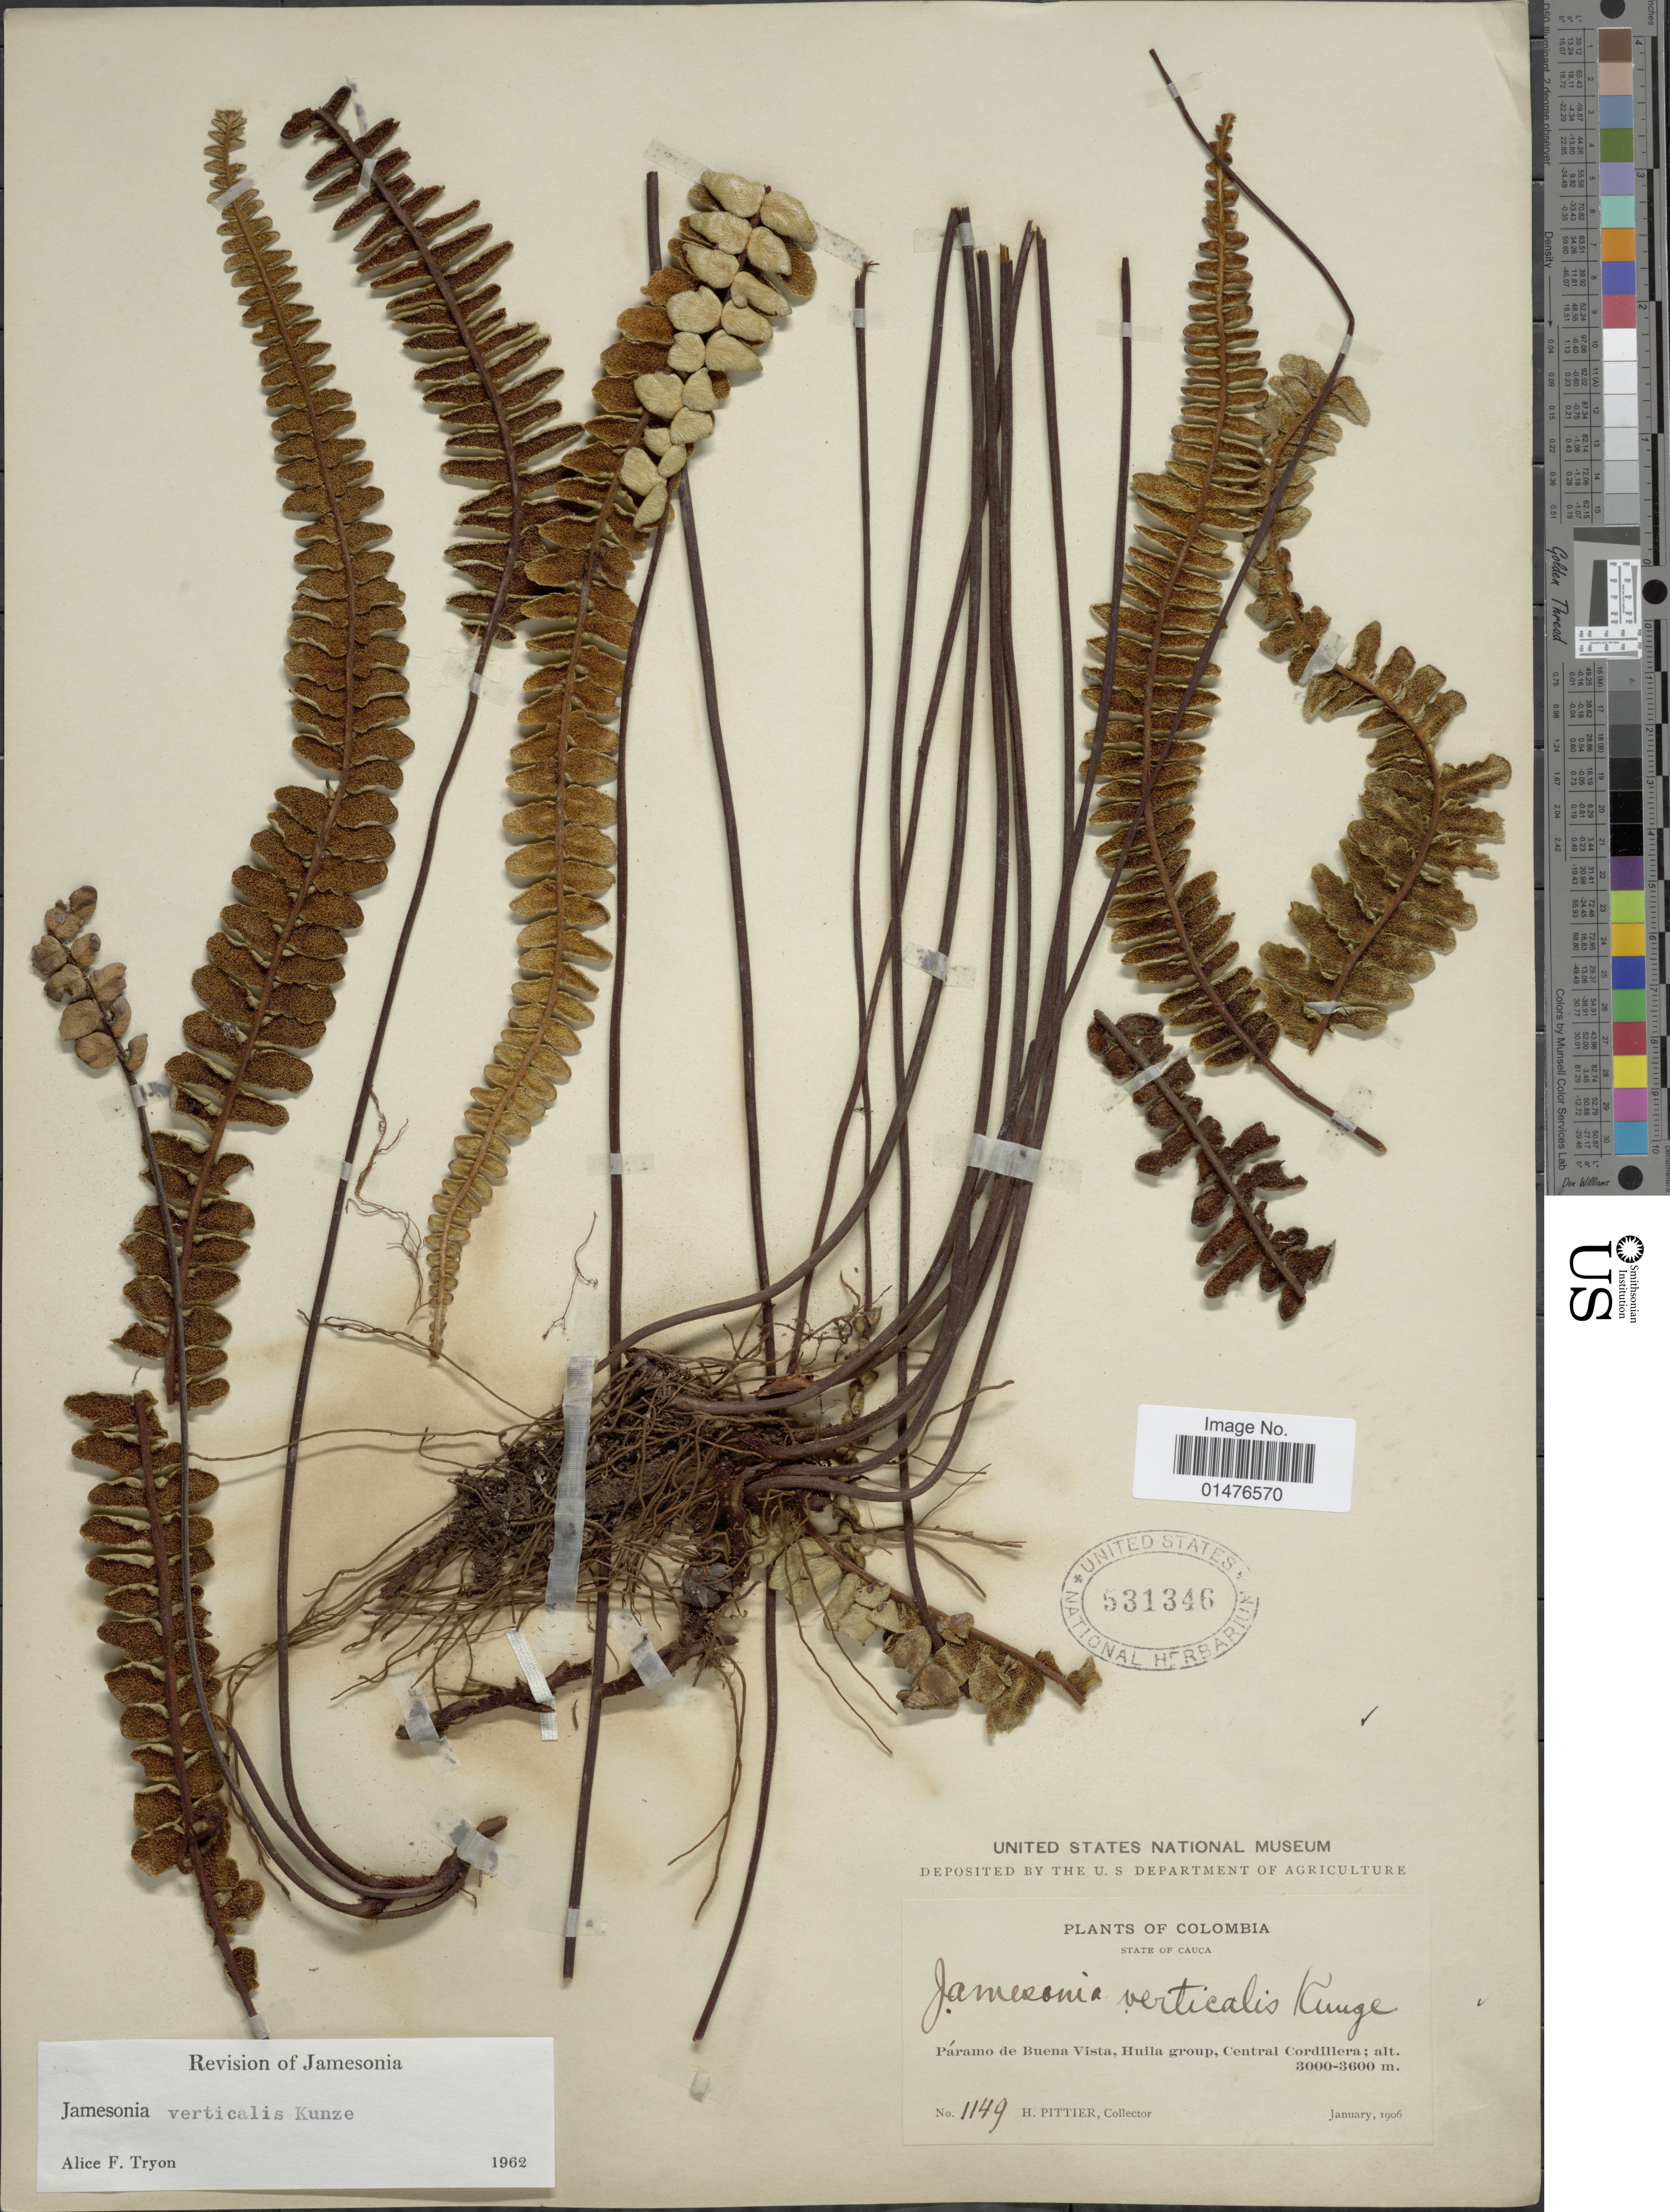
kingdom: Plantae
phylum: Tracheophyta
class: Polypodiopsida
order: Polypodiales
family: Pteridaceae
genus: Jamesonia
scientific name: Jamesonia verticalis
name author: Kunze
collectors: H. F. Pittier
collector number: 1149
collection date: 1906-01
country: Colombia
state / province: Cauca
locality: Páramo de Buena Vista, Huila group, Central Cordillera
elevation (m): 3000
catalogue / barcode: US 531346